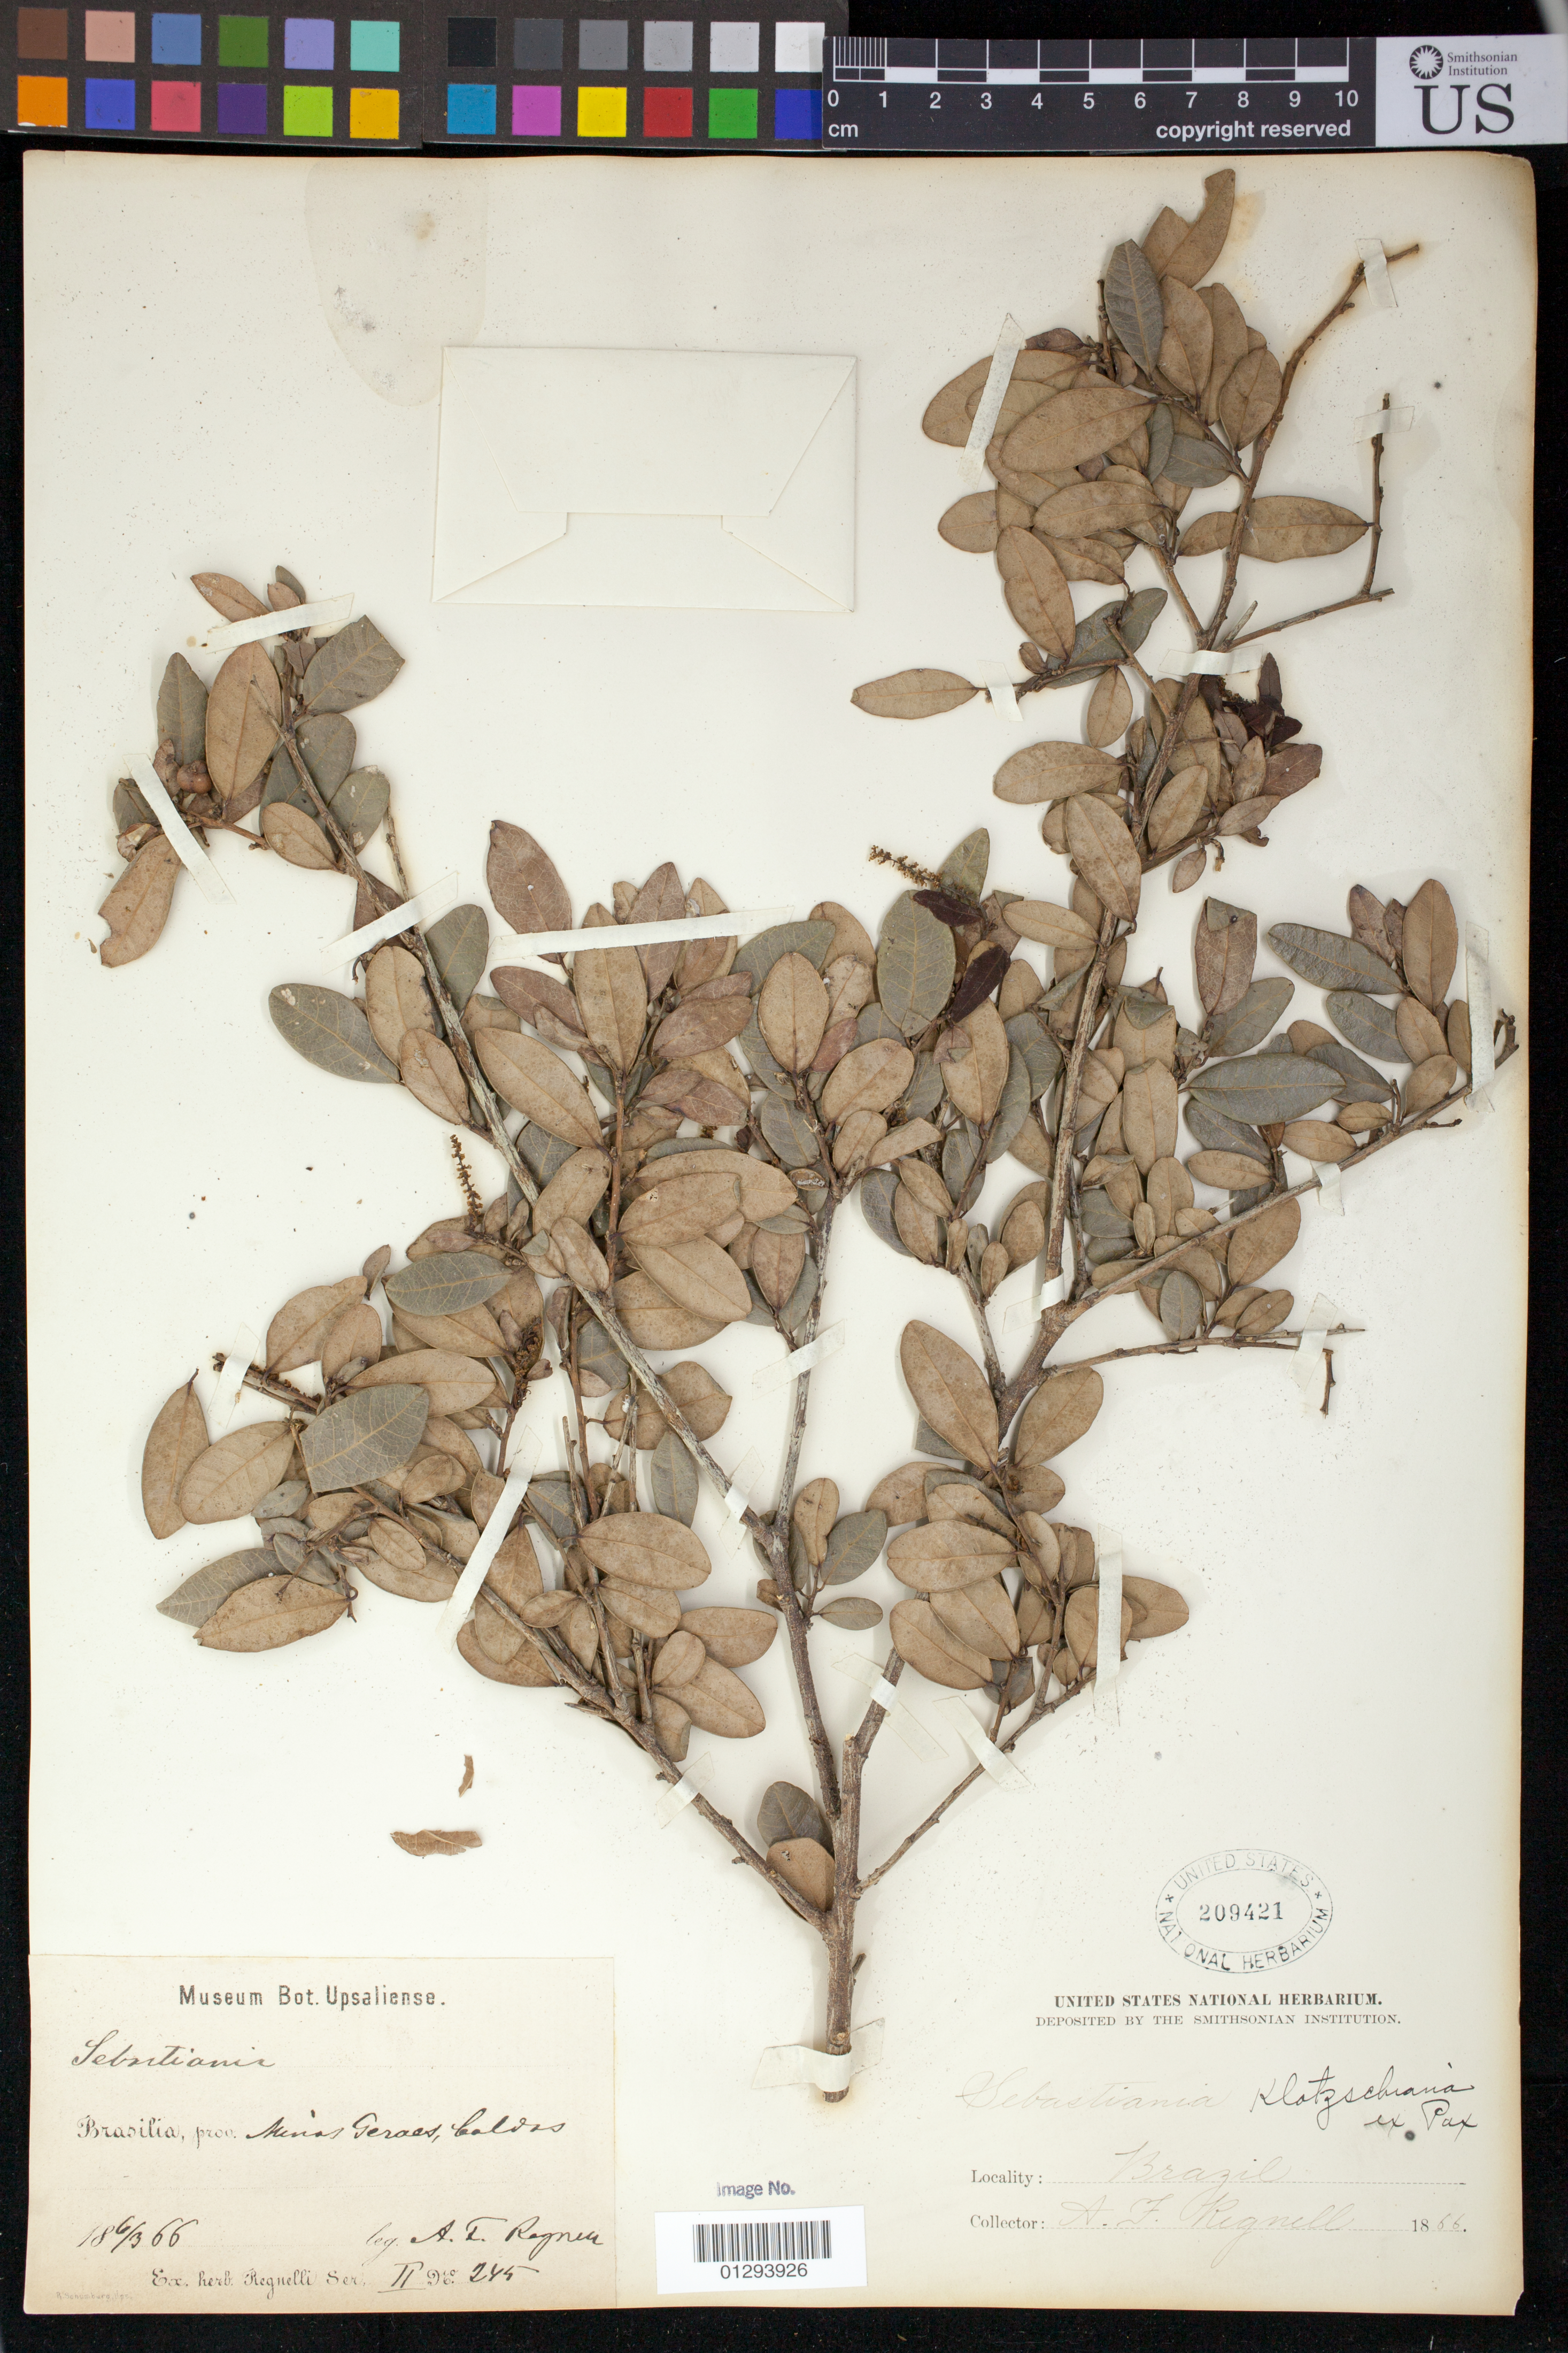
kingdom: Plantae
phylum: Tracheophyta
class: Magnoliopsida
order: Malpighiales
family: Euphorbiaceae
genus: Sebastiania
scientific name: Sebastiania commersoniana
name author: (Baill.) L.B. Sm. & Downs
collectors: A. F. Regnell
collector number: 245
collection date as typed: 03 Jun 1866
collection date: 1866-06-03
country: Brazil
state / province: Minas Gerais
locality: Caldas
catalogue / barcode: US 209421